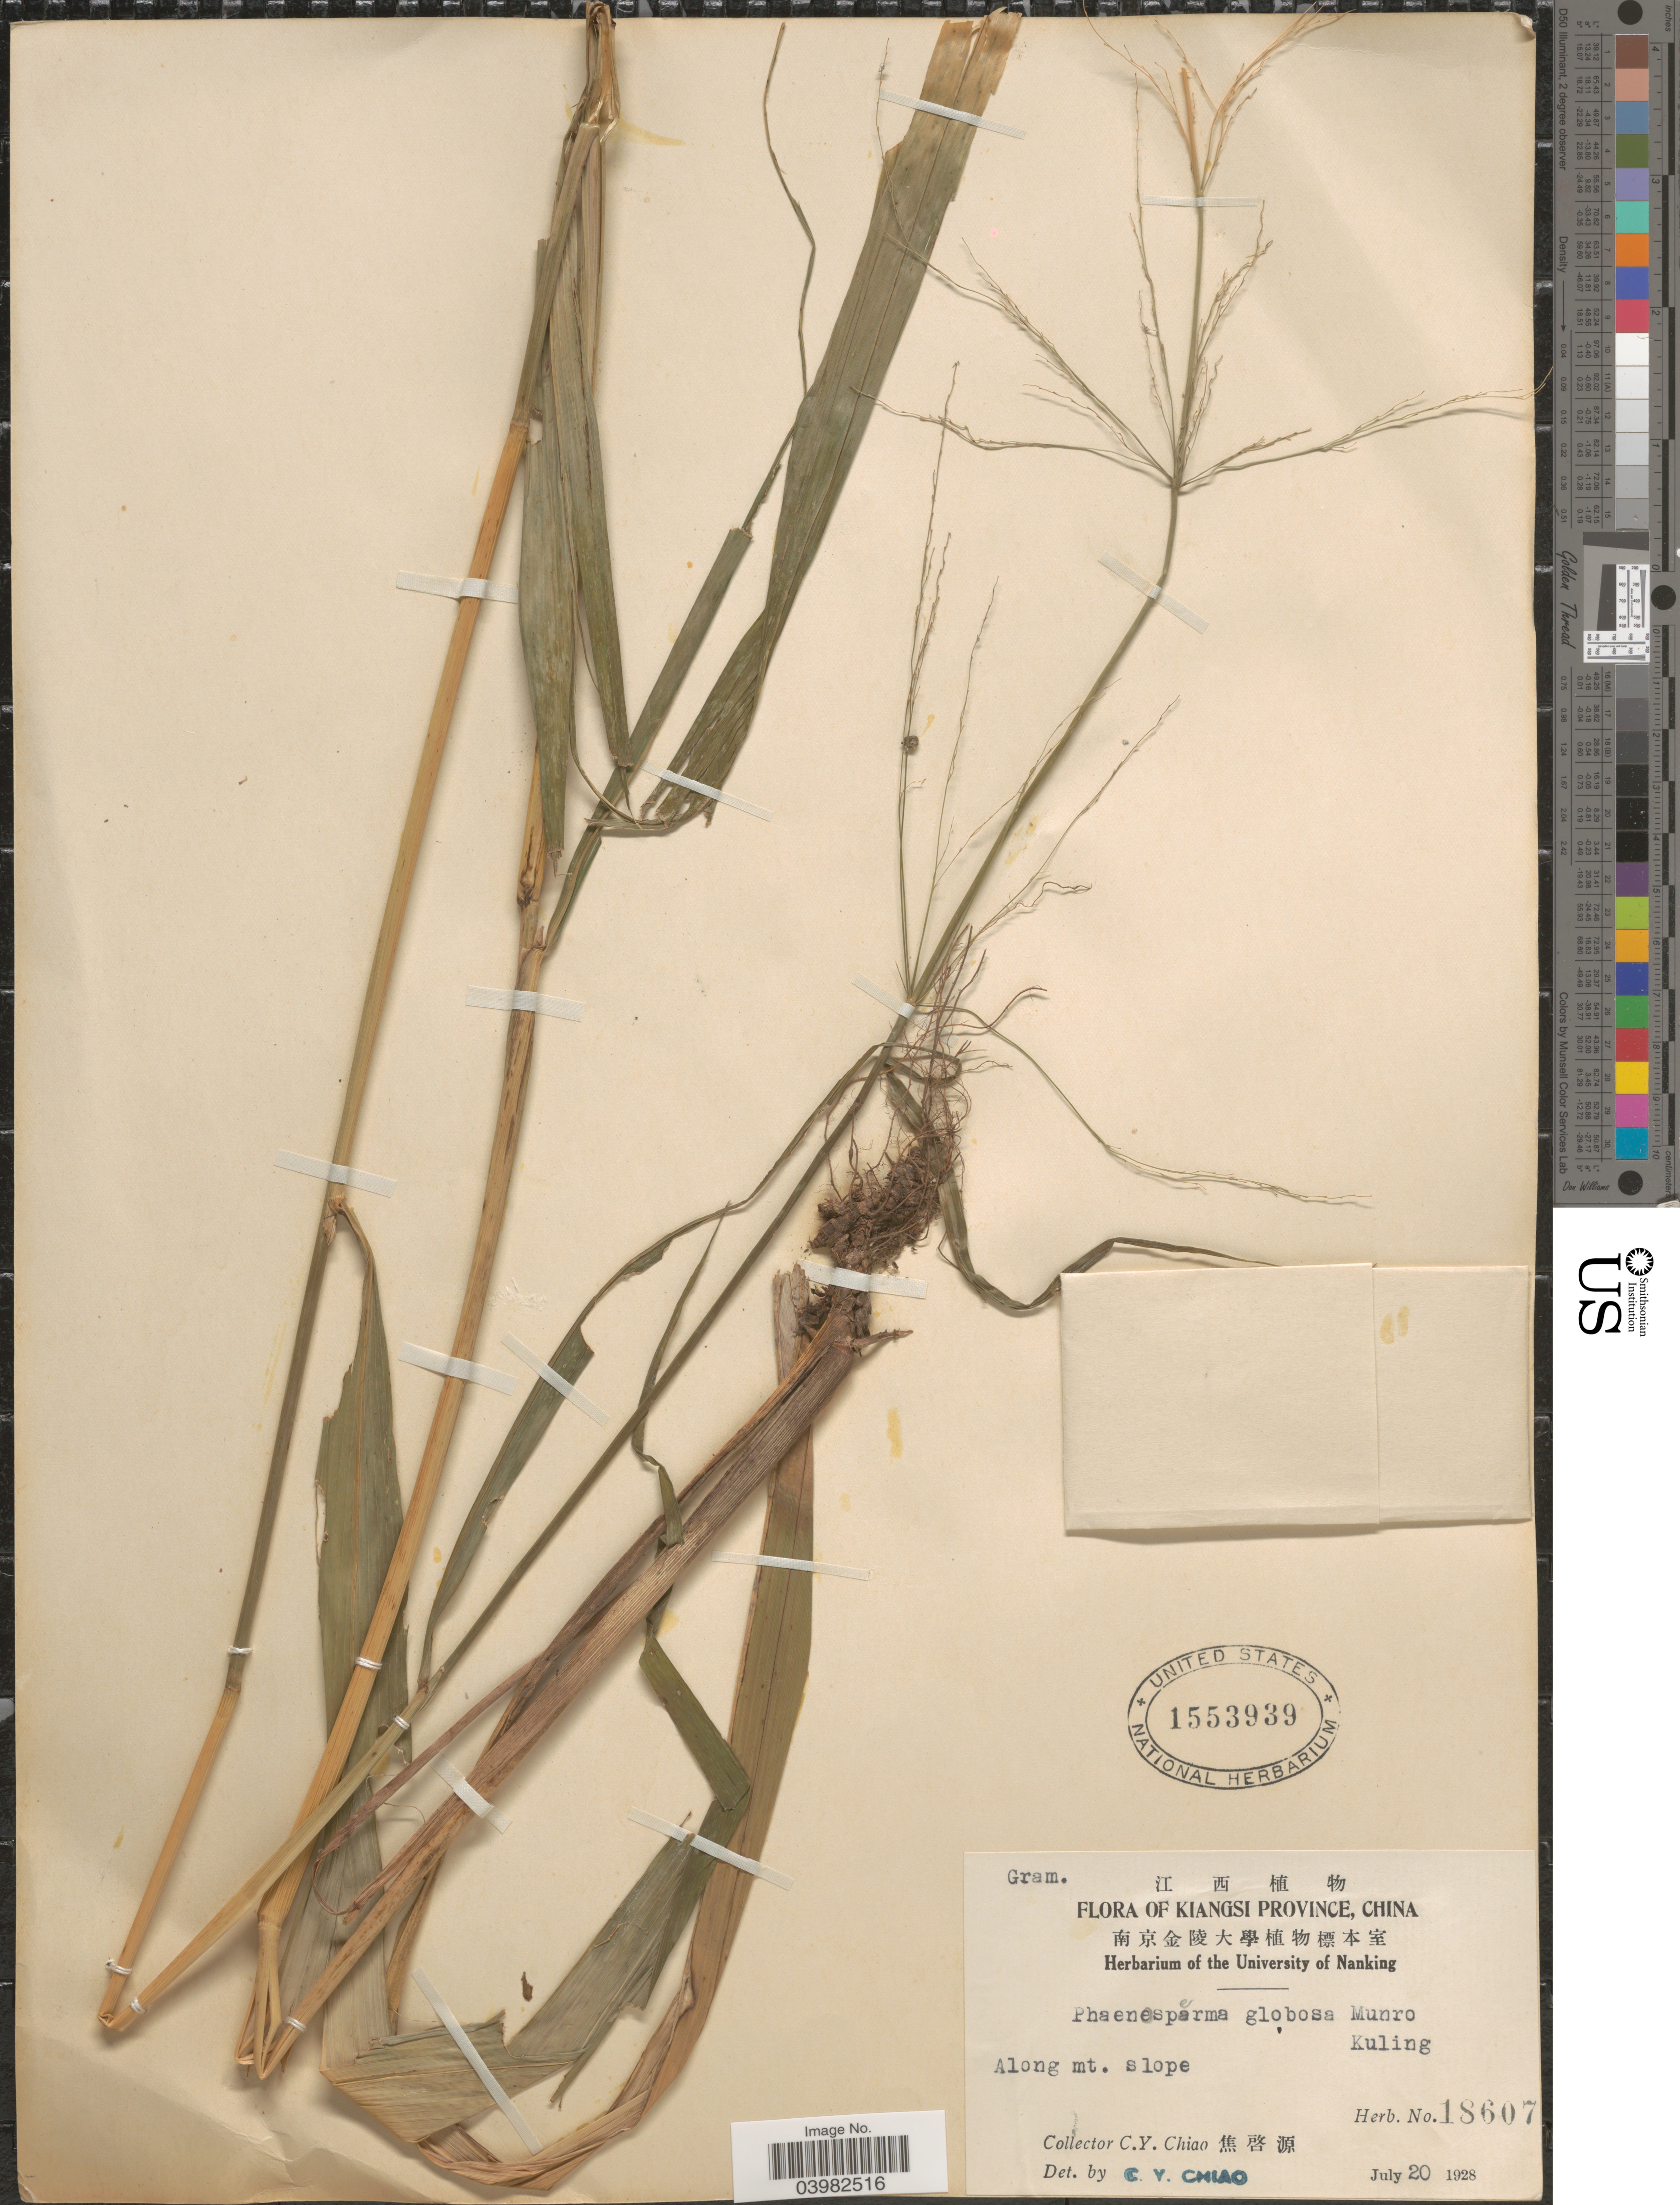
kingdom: Plantae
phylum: Tracheophyta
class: Liliopsida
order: Poales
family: Poaceae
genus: Phaenosperma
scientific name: Phaenosperma globosum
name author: Munro ex Benth.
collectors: C. Y. Chiao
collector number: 18607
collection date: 1928-07-20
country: China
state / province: Jiangxi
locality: Kiangsi Province. Kuling. Along mt. slope.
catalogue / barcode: US 1553939